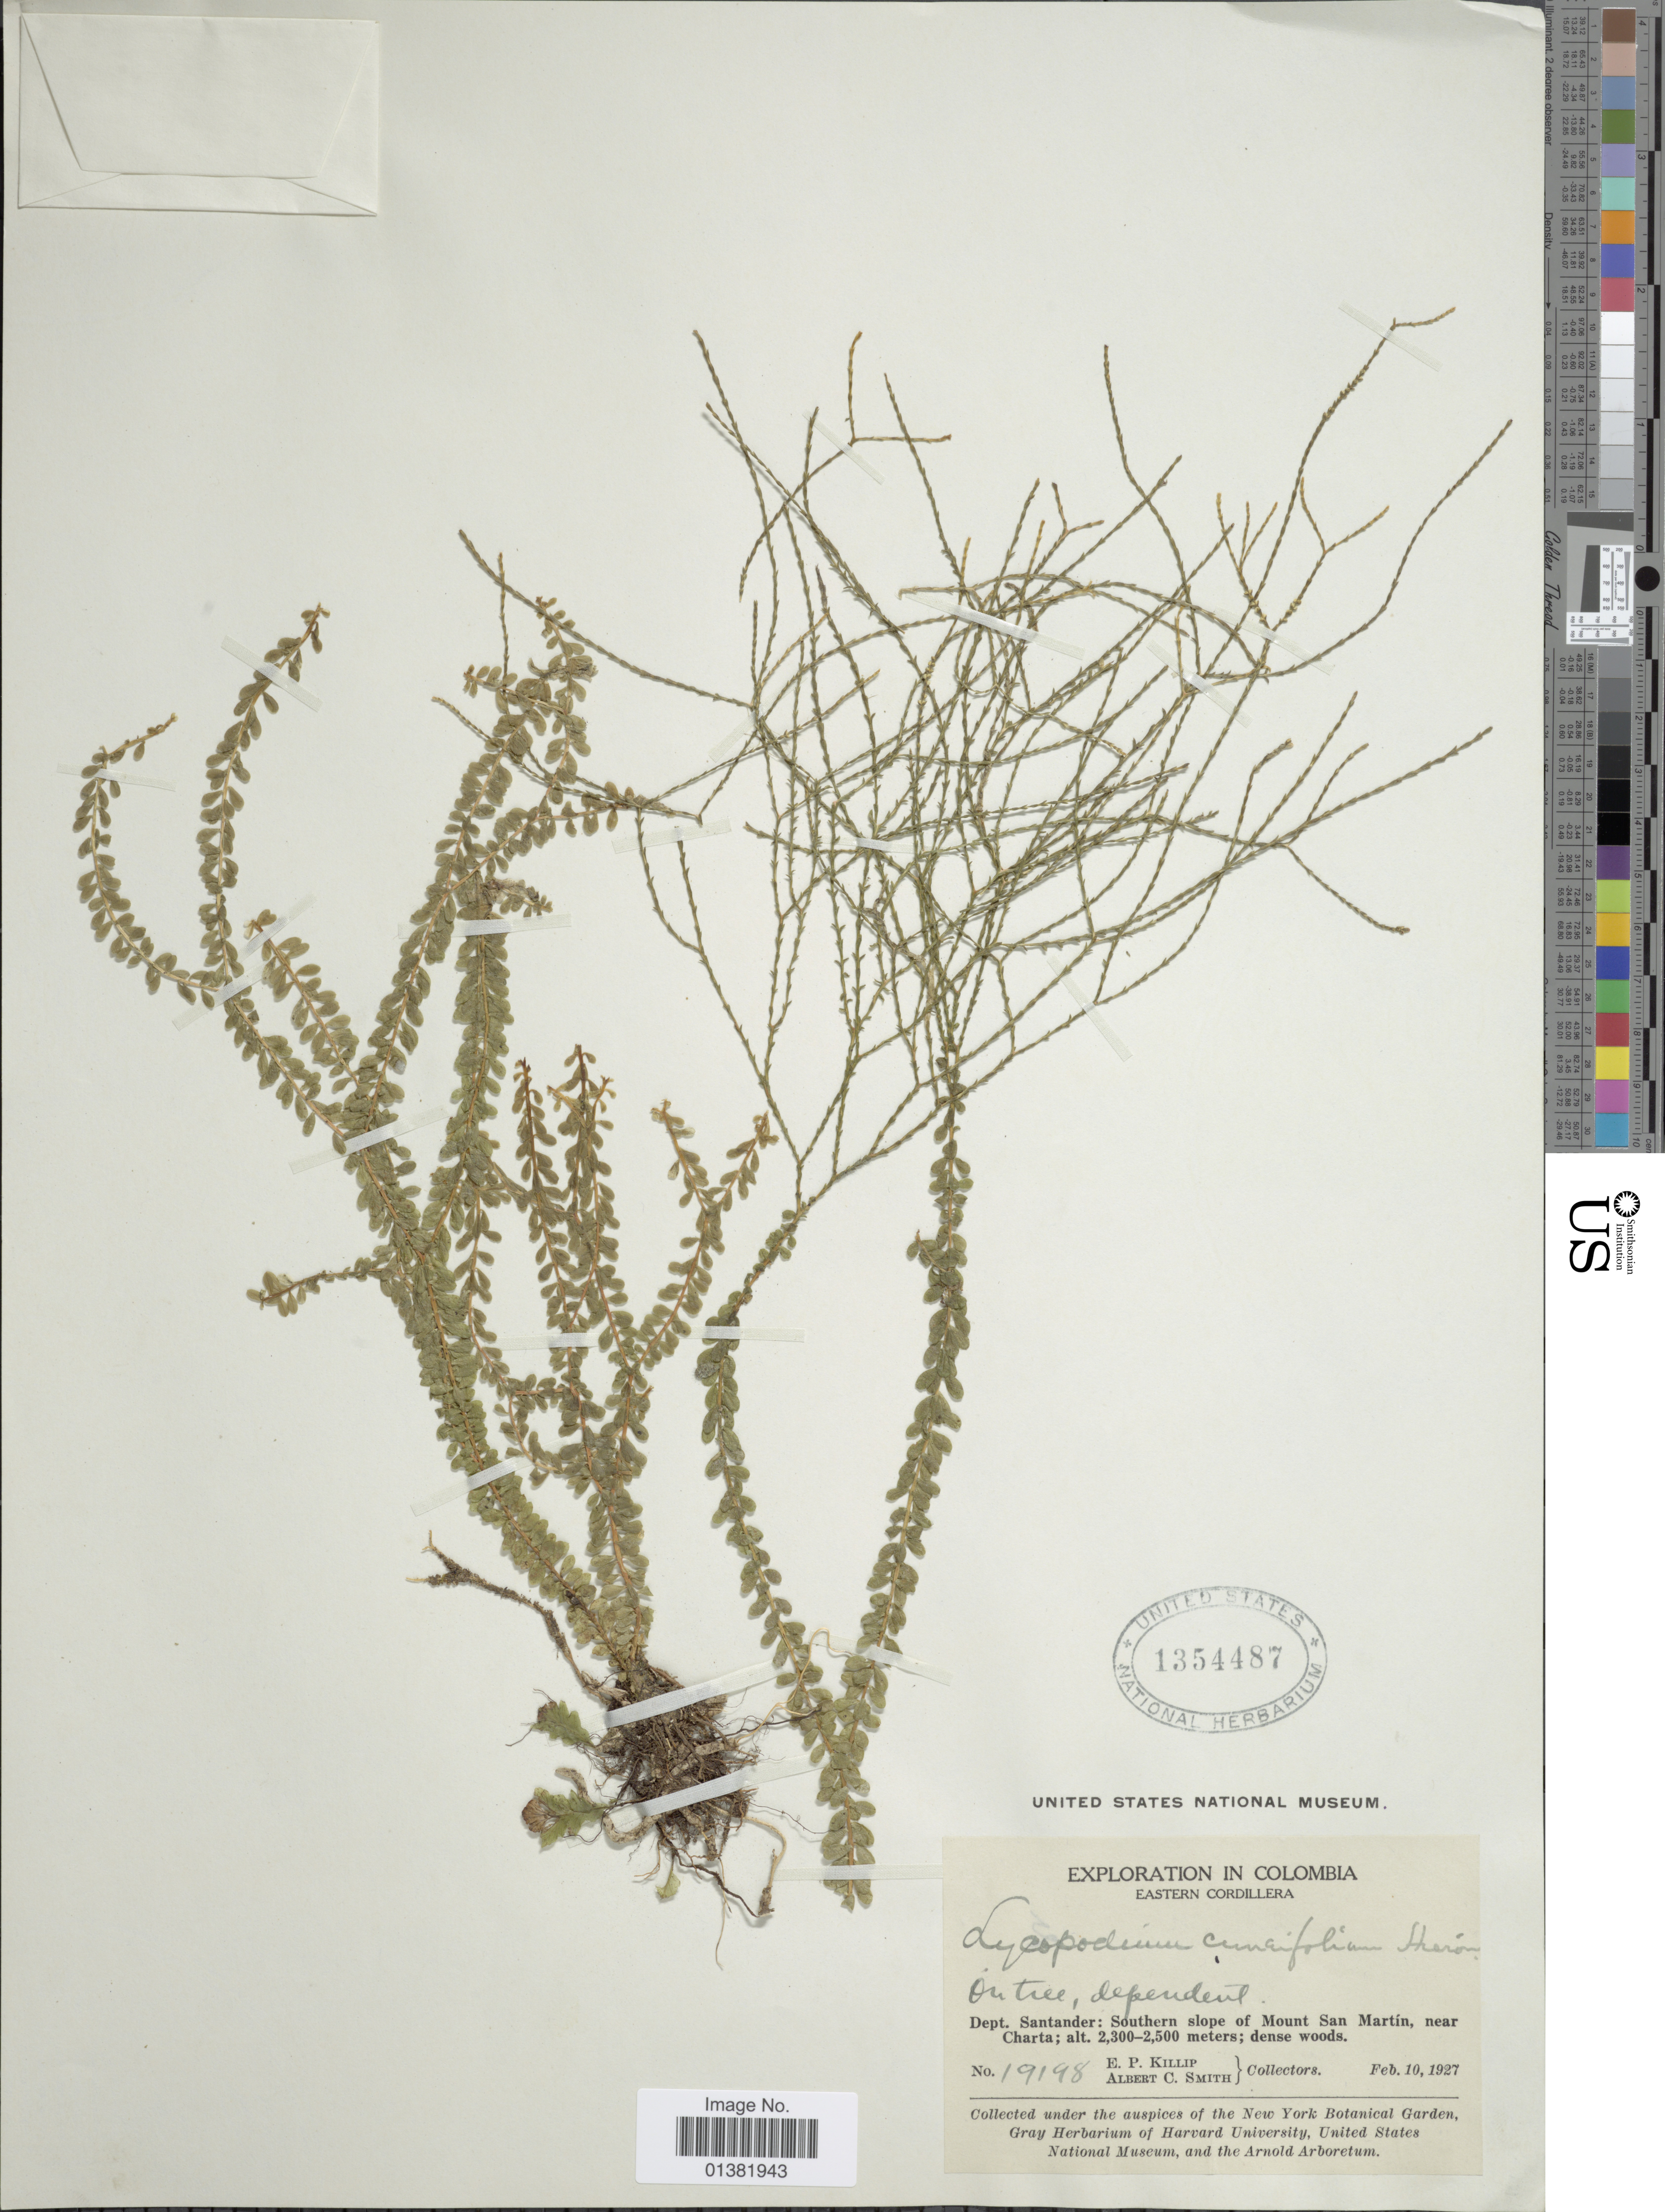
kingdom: Plantae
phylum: Tracheophyta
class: Lycopodiopsida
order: Lycopodiales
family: Lycopodiaceae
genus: Phlegmariurus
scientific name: Phlegmariurus cuneifolius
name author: (Hieron.) B. Øllg.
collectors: E. P. Killip & A. C. Smith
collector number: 19198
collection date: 1927-02-10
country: Colombia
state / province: Santander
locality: Eastern Cordillera, Southern slope of Mount San Martín, near Charta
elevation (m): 2300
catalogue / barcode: US 1354487